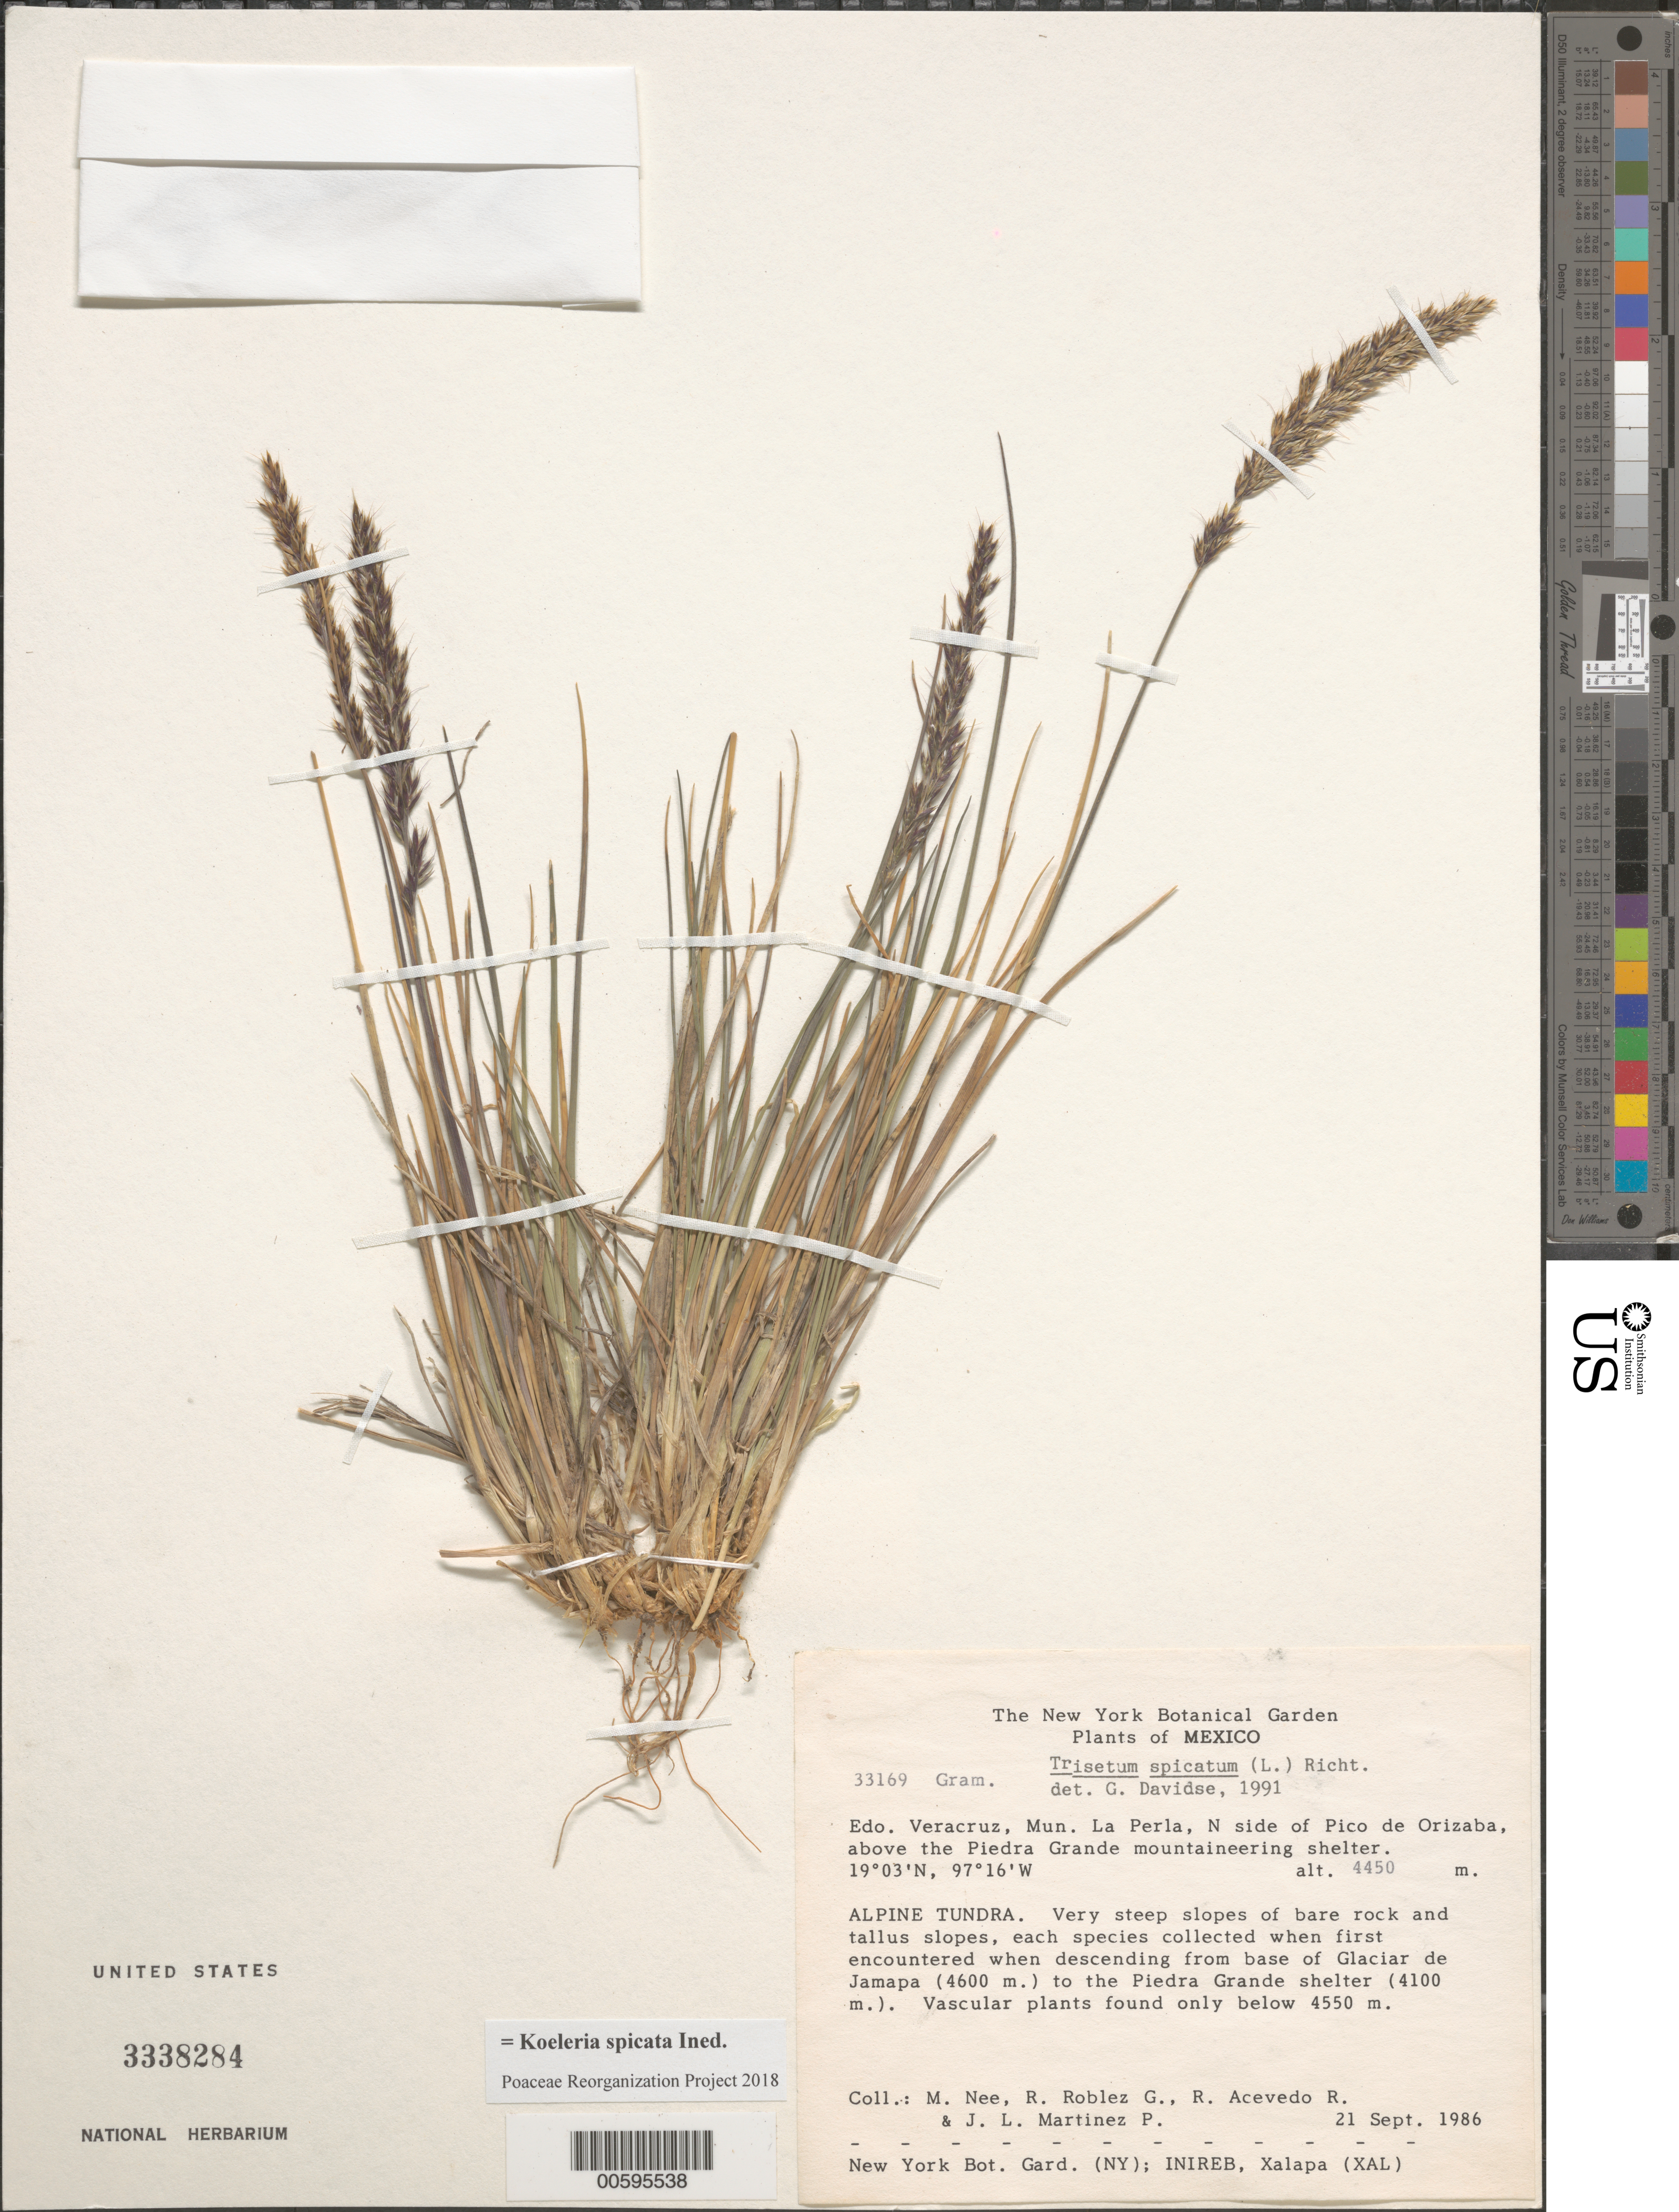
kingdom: Plantae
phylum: Tracheophyta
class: Liliopsida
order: Poales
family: Poaceae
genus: Koeleria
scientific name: Koeleria spicata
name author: (L.) Barberá et al.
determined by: Poaceae Reorganization Project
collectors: M. Nee, R. Roblez G., R. Acevedo R. & Martinez-Perez, J. L.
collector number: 33169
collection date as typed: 21 Sep 1986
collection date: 1986-09-21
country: Mexico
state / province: Veracruz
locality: Mun. La Perla, N side of Pico de Orizaba, above the Piedra Grande mountaineering shelter.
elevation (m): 4450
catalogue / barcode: US 3338284